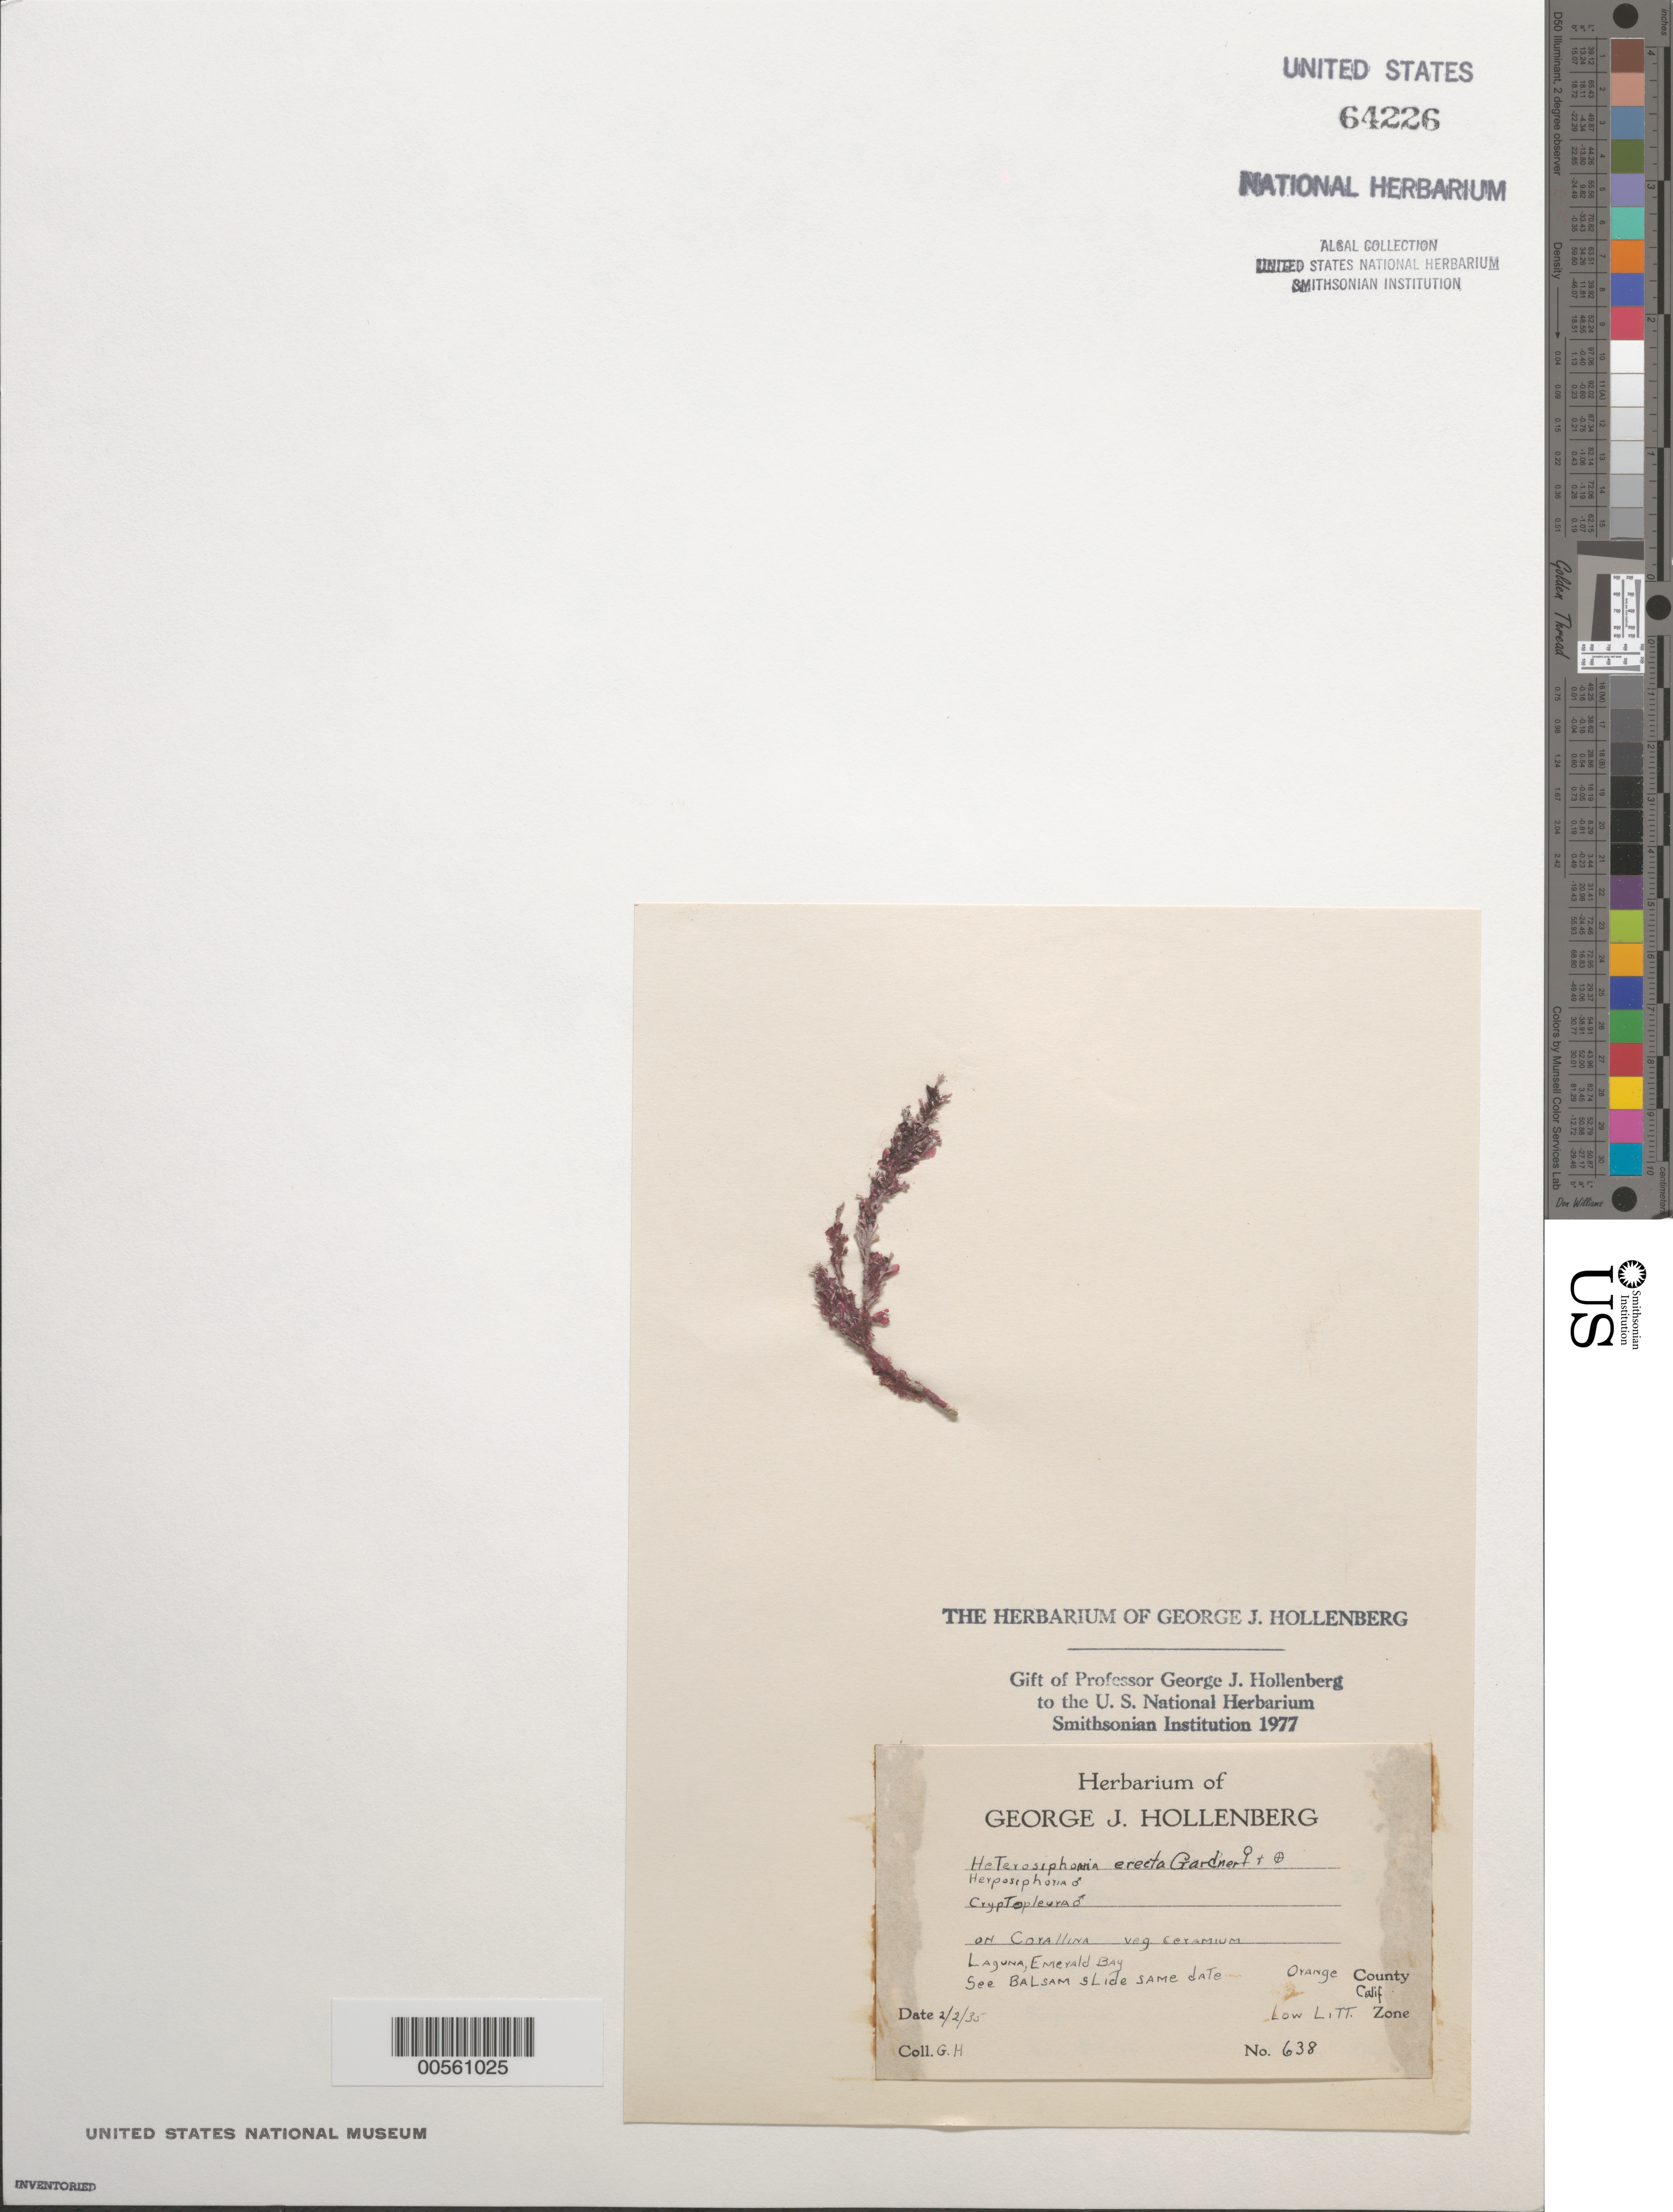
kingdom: Plantae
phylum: Rhodophyta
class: Florideophyceae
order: Ceramiales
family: Dasyaceae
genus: Heterosiphonia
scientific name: Heterosiphonia erecta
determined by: Hollenberg, George J.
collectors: G. Hollenberg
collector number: GJH 638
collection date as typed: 02 Feb 1934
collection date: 1934-02-02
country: United States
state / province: California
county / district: Orange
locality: Laguna, Emerald Bay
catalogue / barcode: US 64226